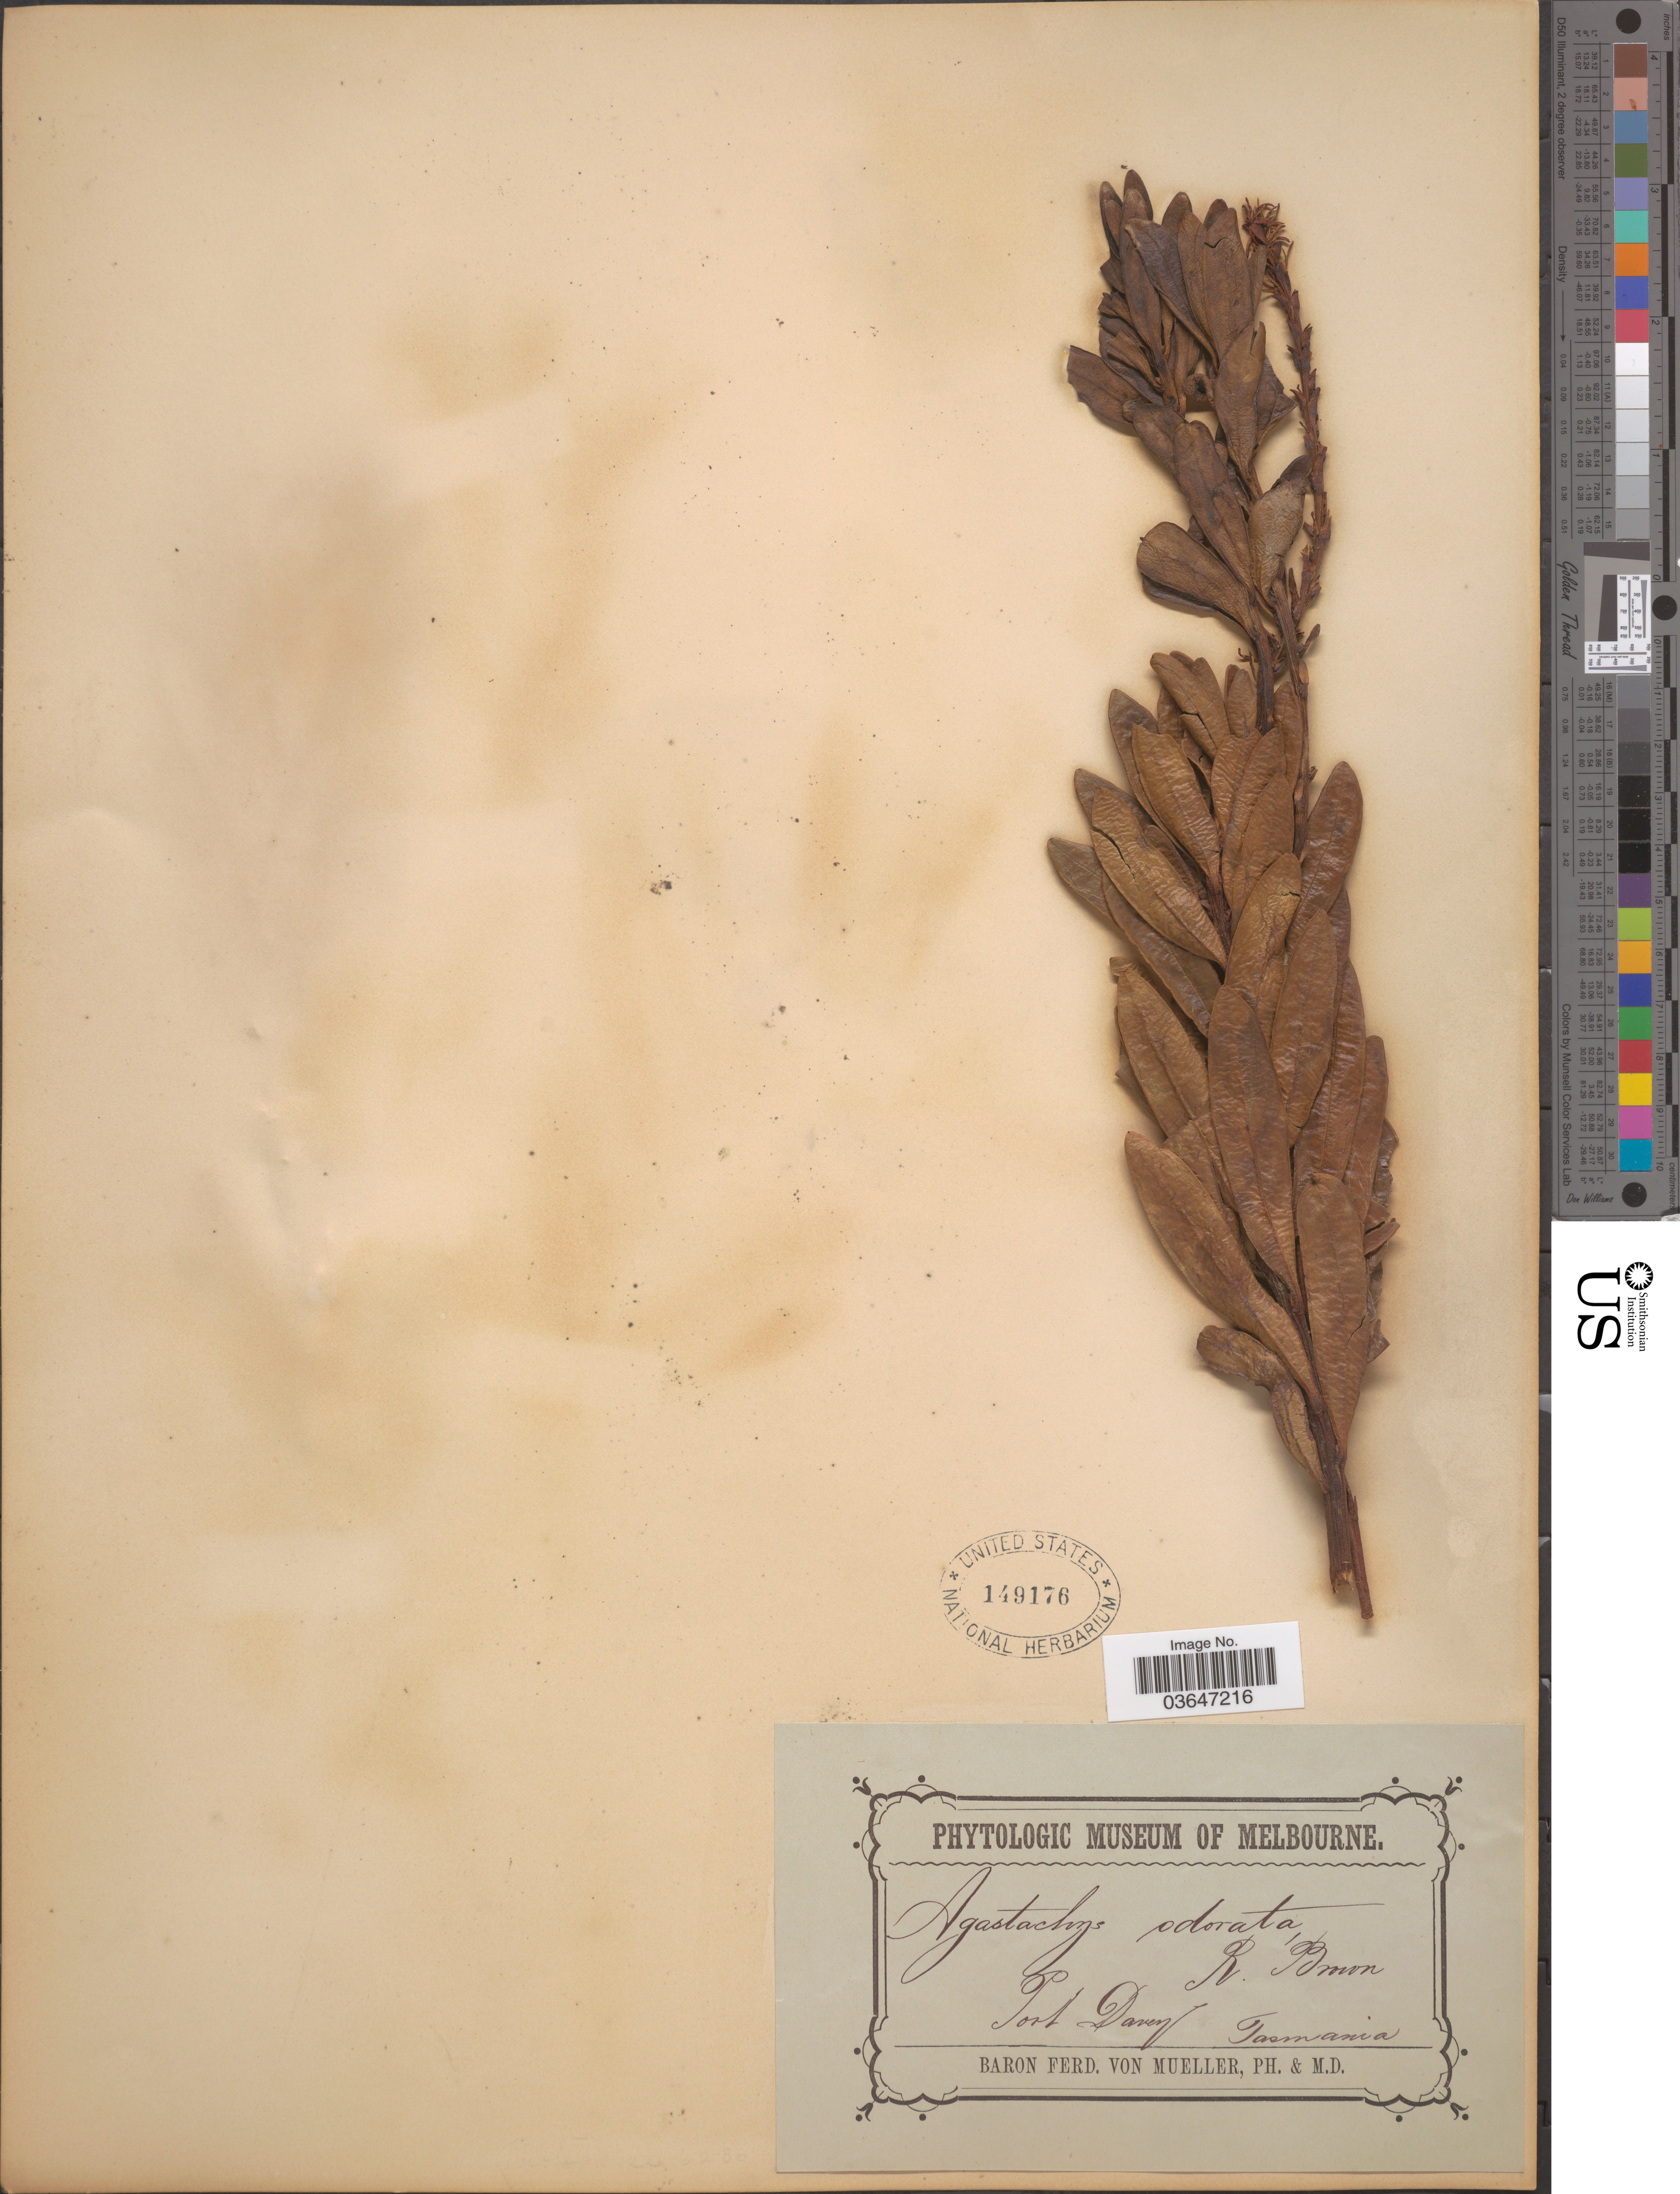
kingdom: Plantae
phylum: Tracheophyta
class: Magnoliopsida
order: Proteales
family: Proteaceae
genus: Agastachys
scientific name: Agastachys odorata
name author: R. Br.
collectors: F. von Mueller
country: Australia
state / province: Tasmania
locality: Port Davey.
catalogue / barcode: US 149176